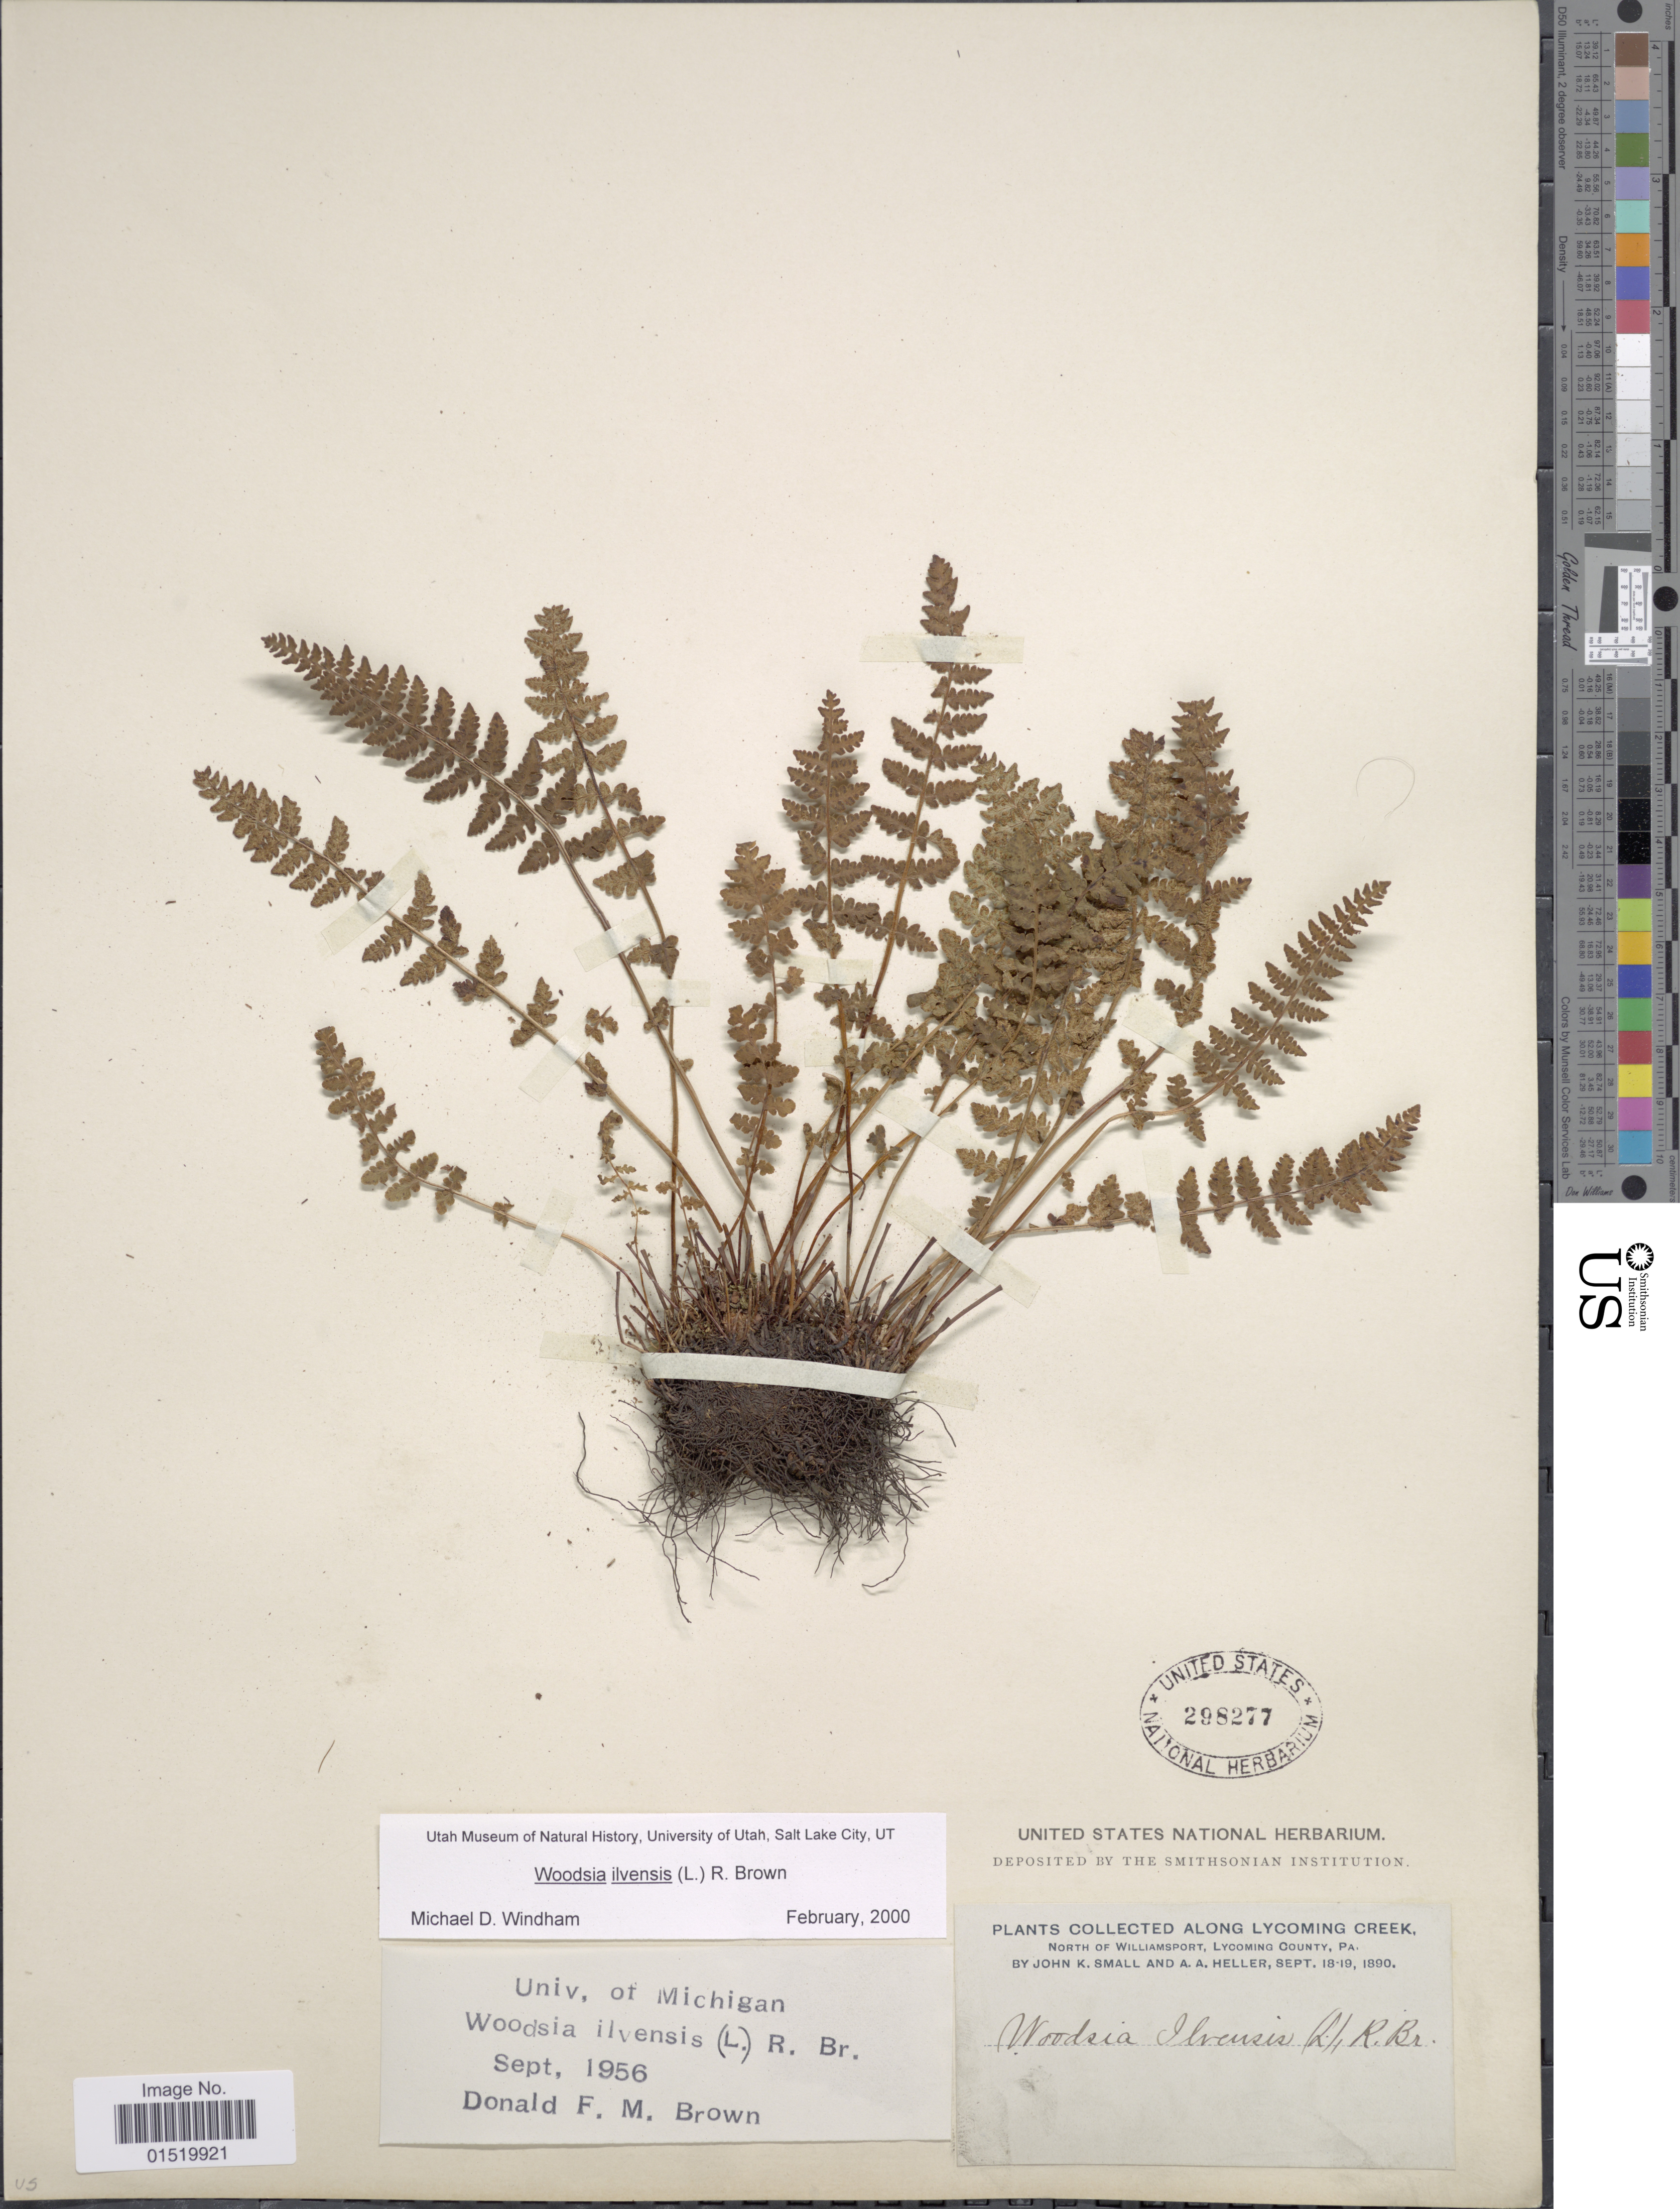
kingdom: Plantae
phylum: Tracheophyta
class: Polypodiopsida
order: Polypodiales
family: Woodsiaceae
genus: Woodsia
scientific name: Woodsia ilvensis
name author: (L.) R. Br.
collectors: J. K. Small & A. A. Heller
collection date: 1890-09-18/1890-09-19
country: United States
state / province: Pennsylvania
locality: Along Lycoming Creek, North of Williamsport, Lycoming County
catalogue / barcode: US 298277